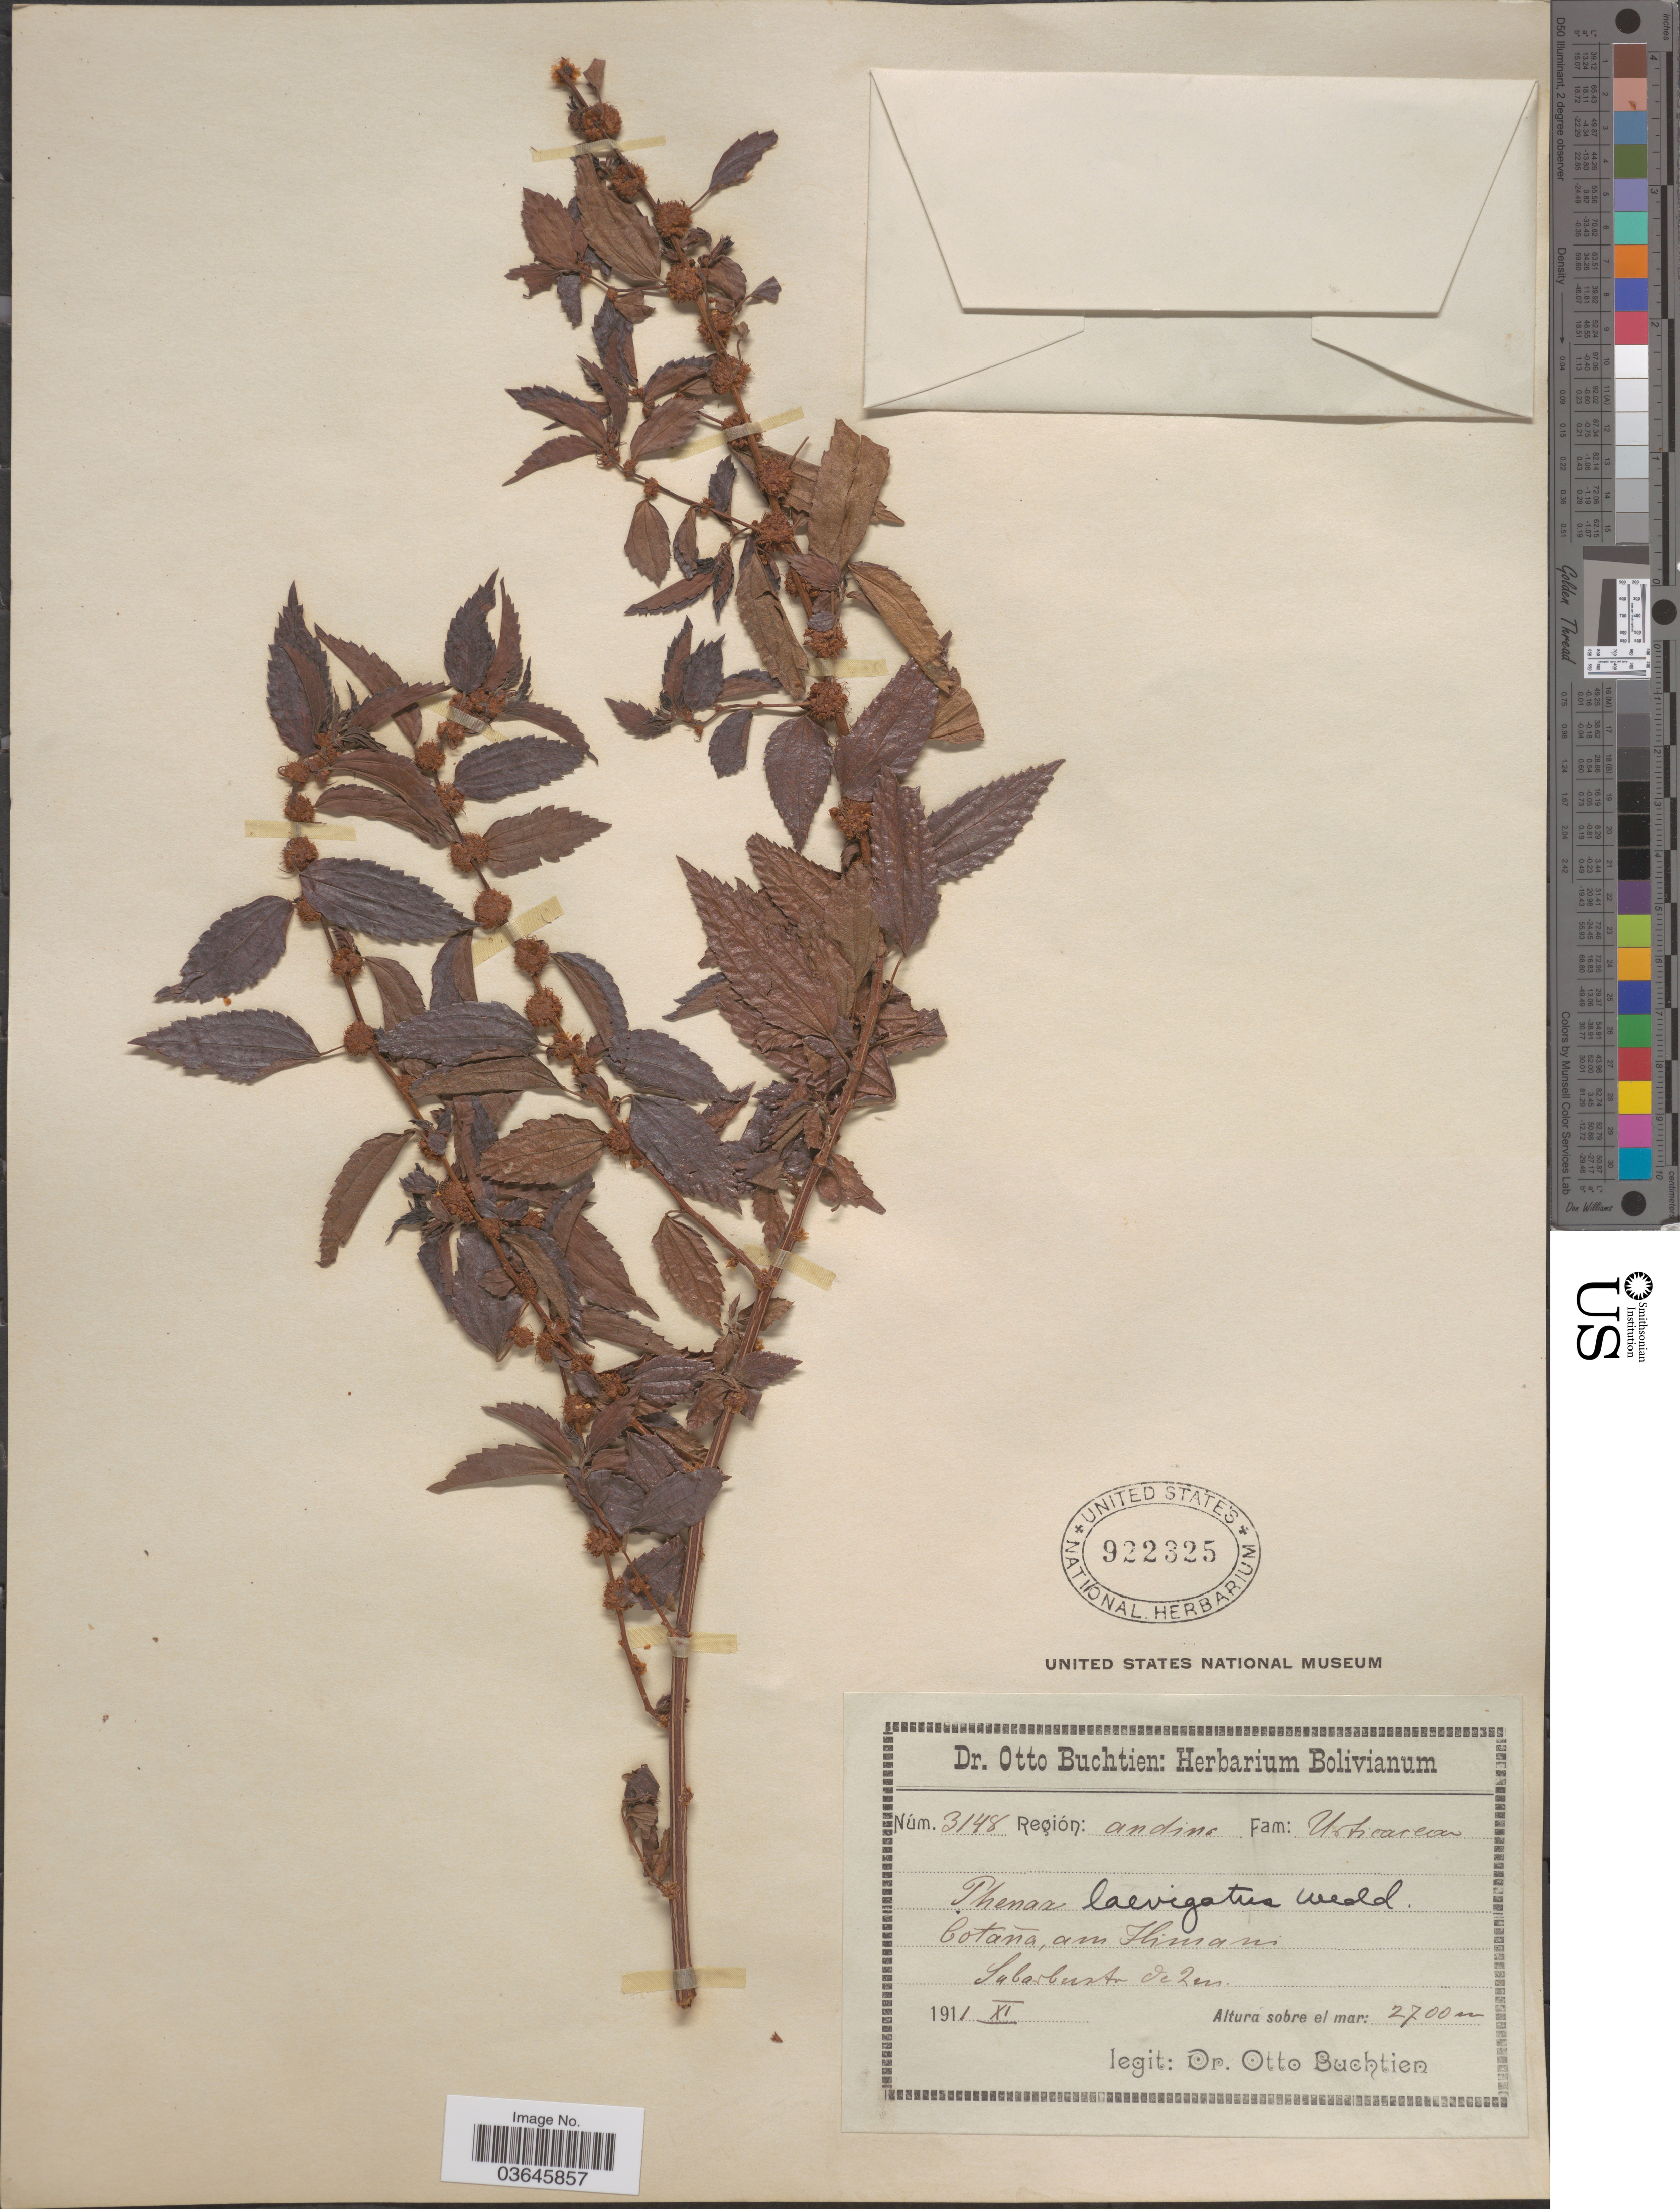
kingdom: Plantae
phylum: Tracheophyta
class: Magnoliopsida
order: Rosales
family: Urticaceae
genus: Phenax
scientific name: Phenax laevigatus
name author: Wedd.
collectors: O. Buchtien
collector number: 3148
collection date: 1911-11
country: Bolivia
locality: Cotaña, am Illimani.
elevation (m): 2700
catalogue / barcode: US 922325